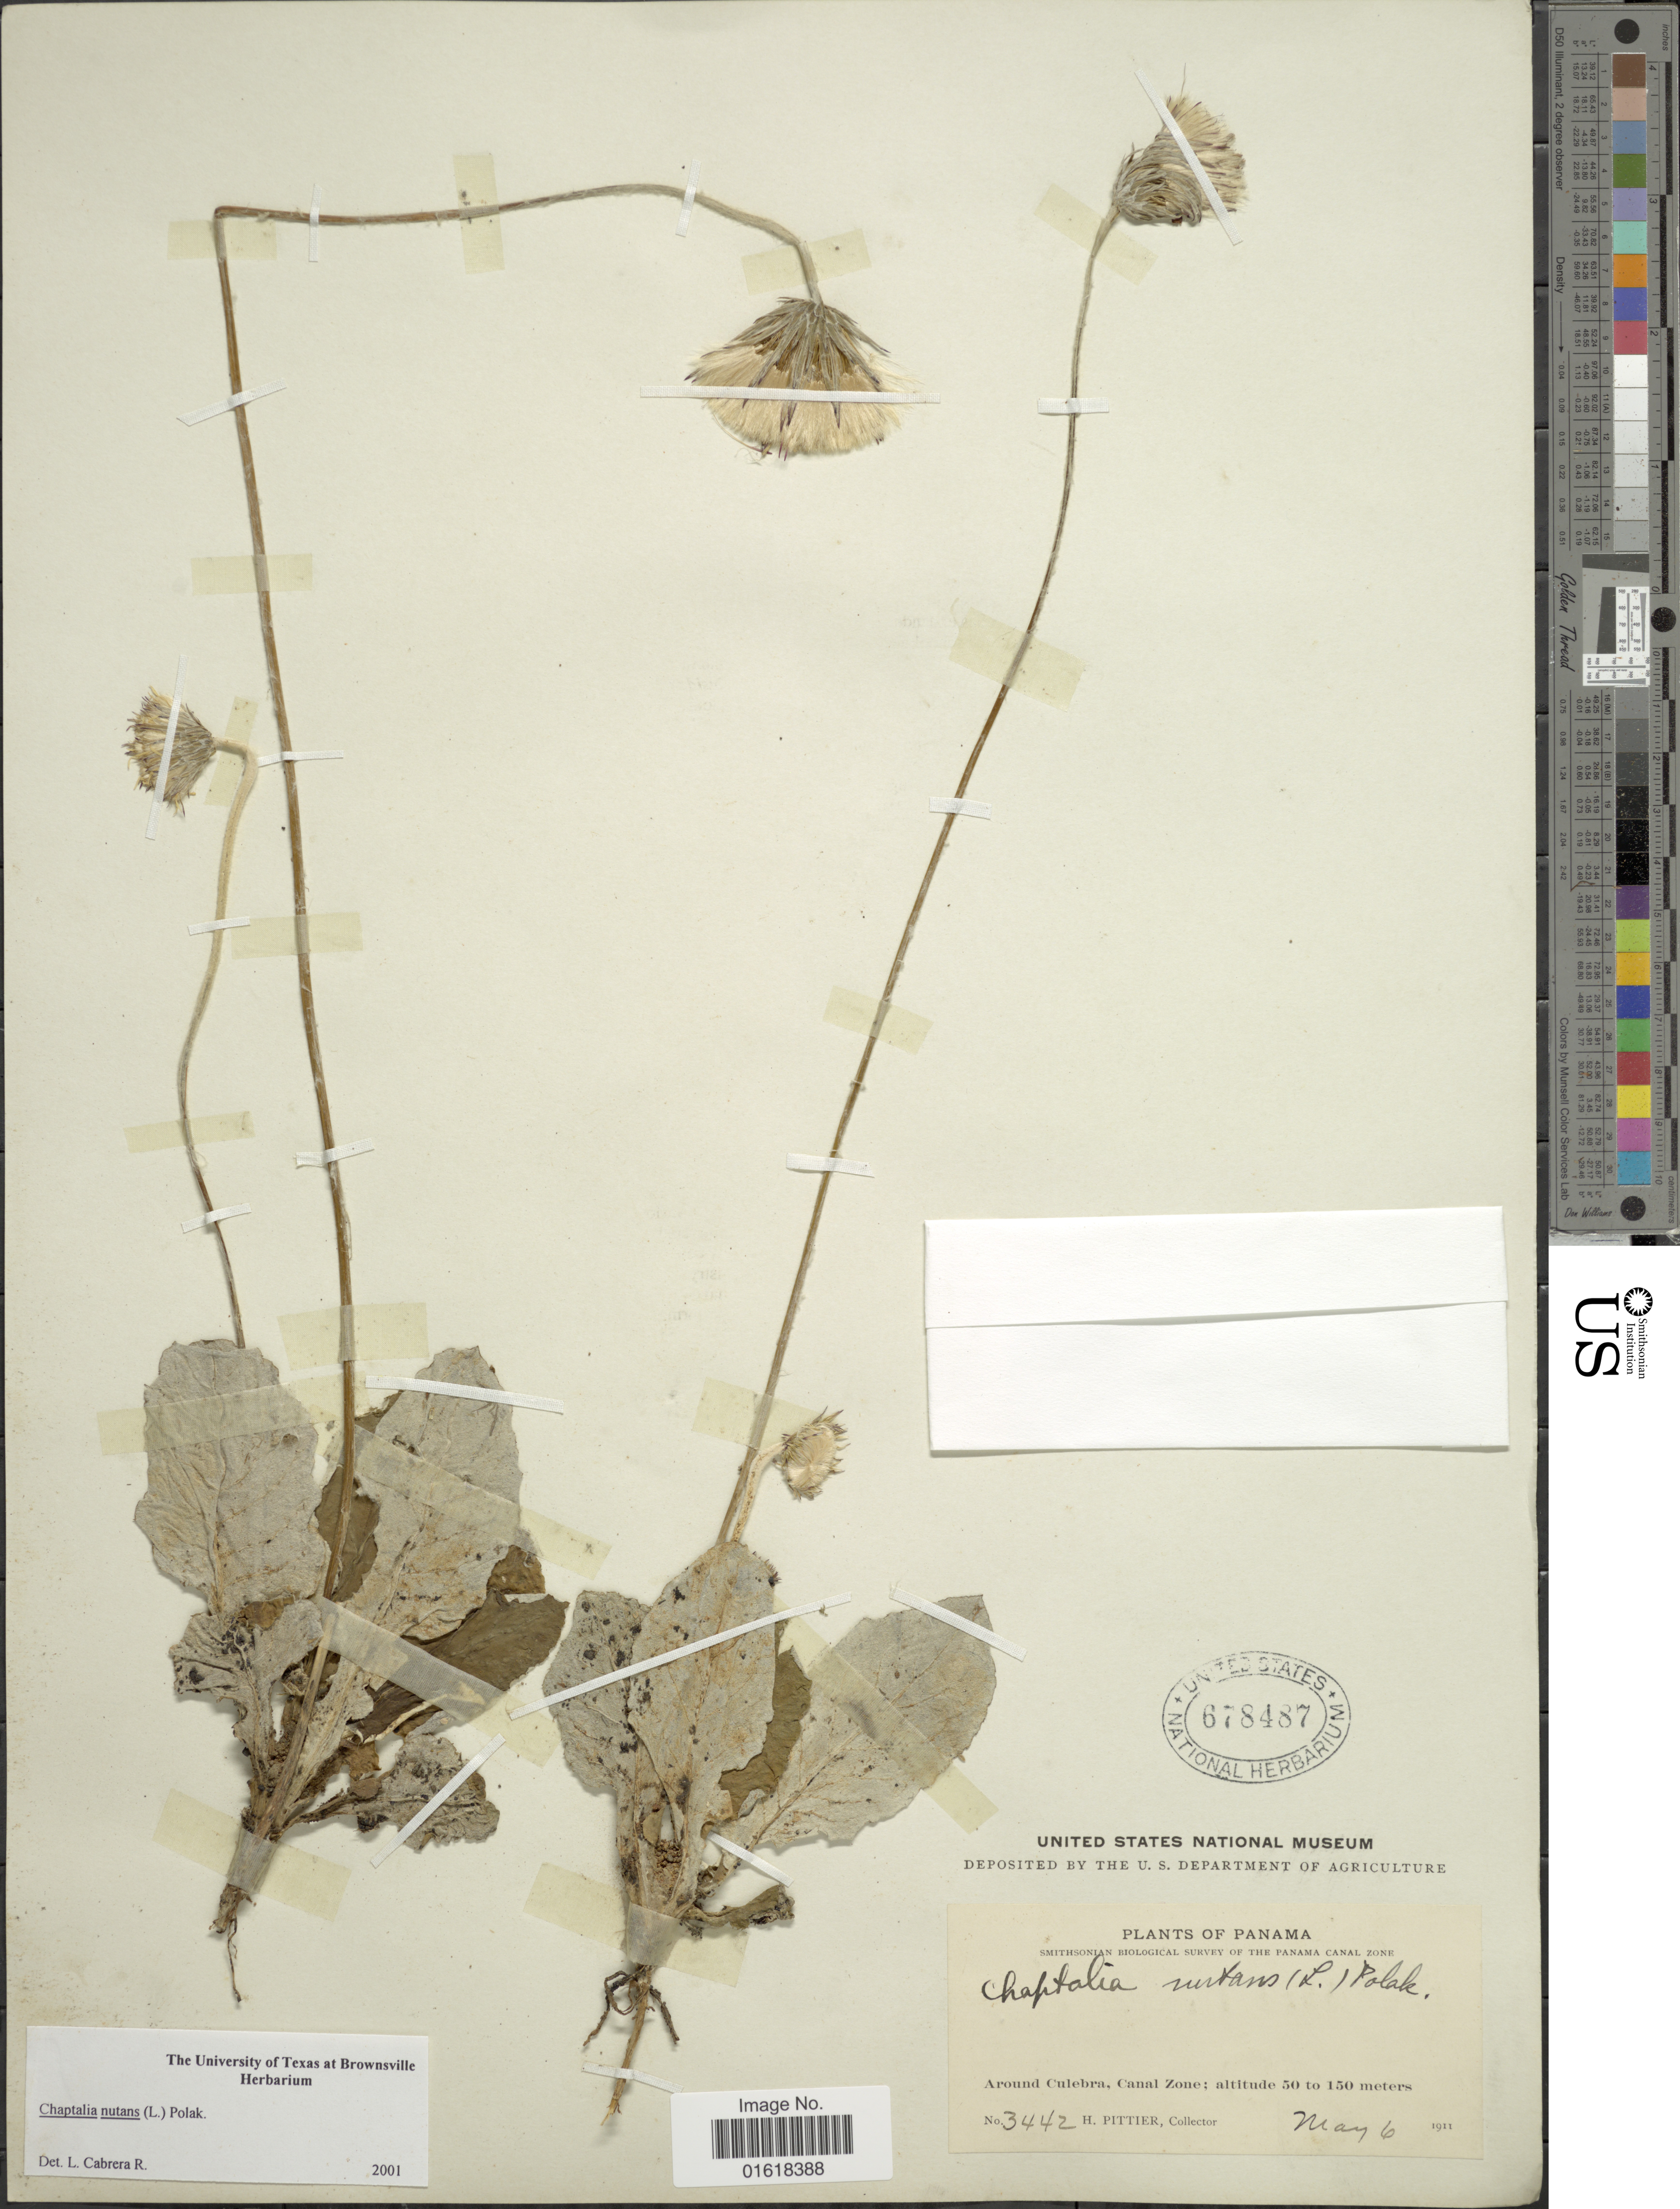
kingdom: Plantae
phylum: Tracheophyta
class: Magnoliopsida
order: Asterales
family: Asteraceae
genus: Chaptalia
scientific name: Chaptalia nutans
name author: (L.) Pol.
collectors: H. F. Pittier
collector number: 3442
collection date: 1911-05-06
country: Panama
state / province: Colón / Panamá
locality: Panama Canal Zone. Around Culebra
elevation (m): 50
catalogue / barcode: US 678487